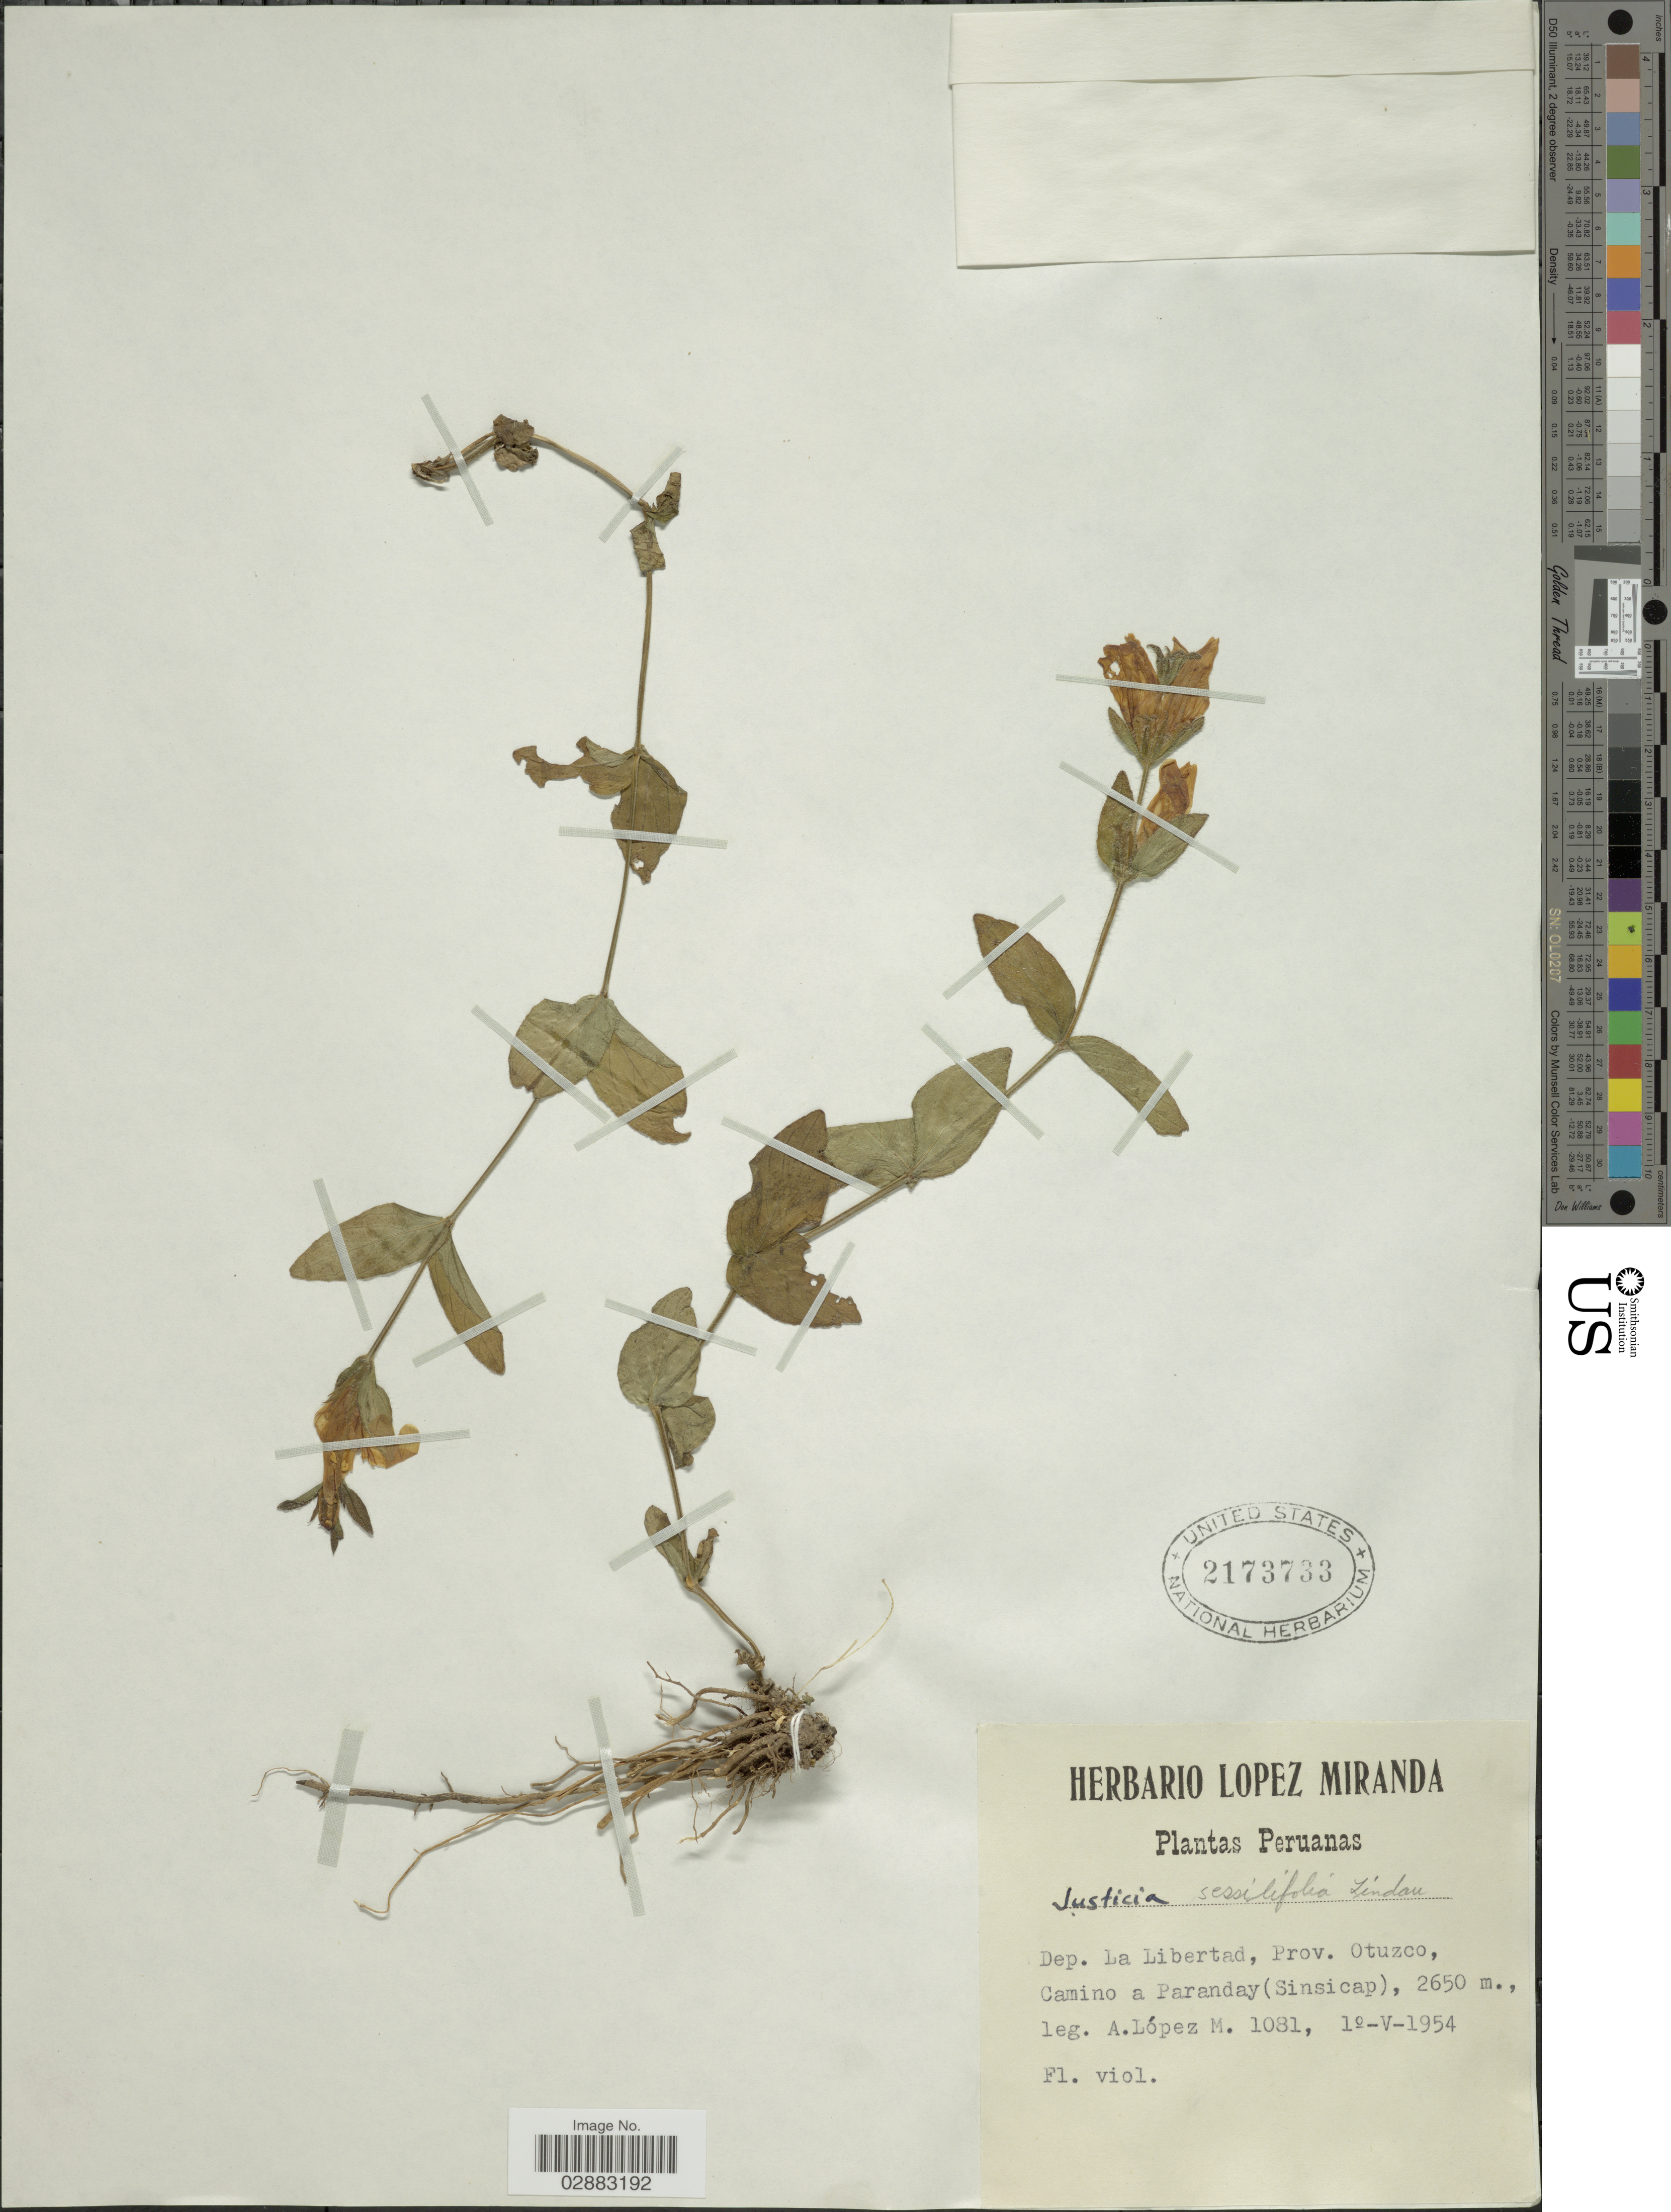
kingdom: Plantae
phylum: Tracheophyta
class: Magnoliopsida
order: Lamiales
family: Acanthaceae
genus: Justicia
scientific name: Justicia sessilifolia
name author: (Lindau) Wassh.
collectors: A. López M.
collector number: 1081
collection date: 1954-05-01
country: Peru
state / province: La Libertad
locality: Dep. La Libertad, Prov. Otuzco, Camino a Paranday (Sinsicap).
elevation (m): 2650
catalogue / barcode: US 2173733